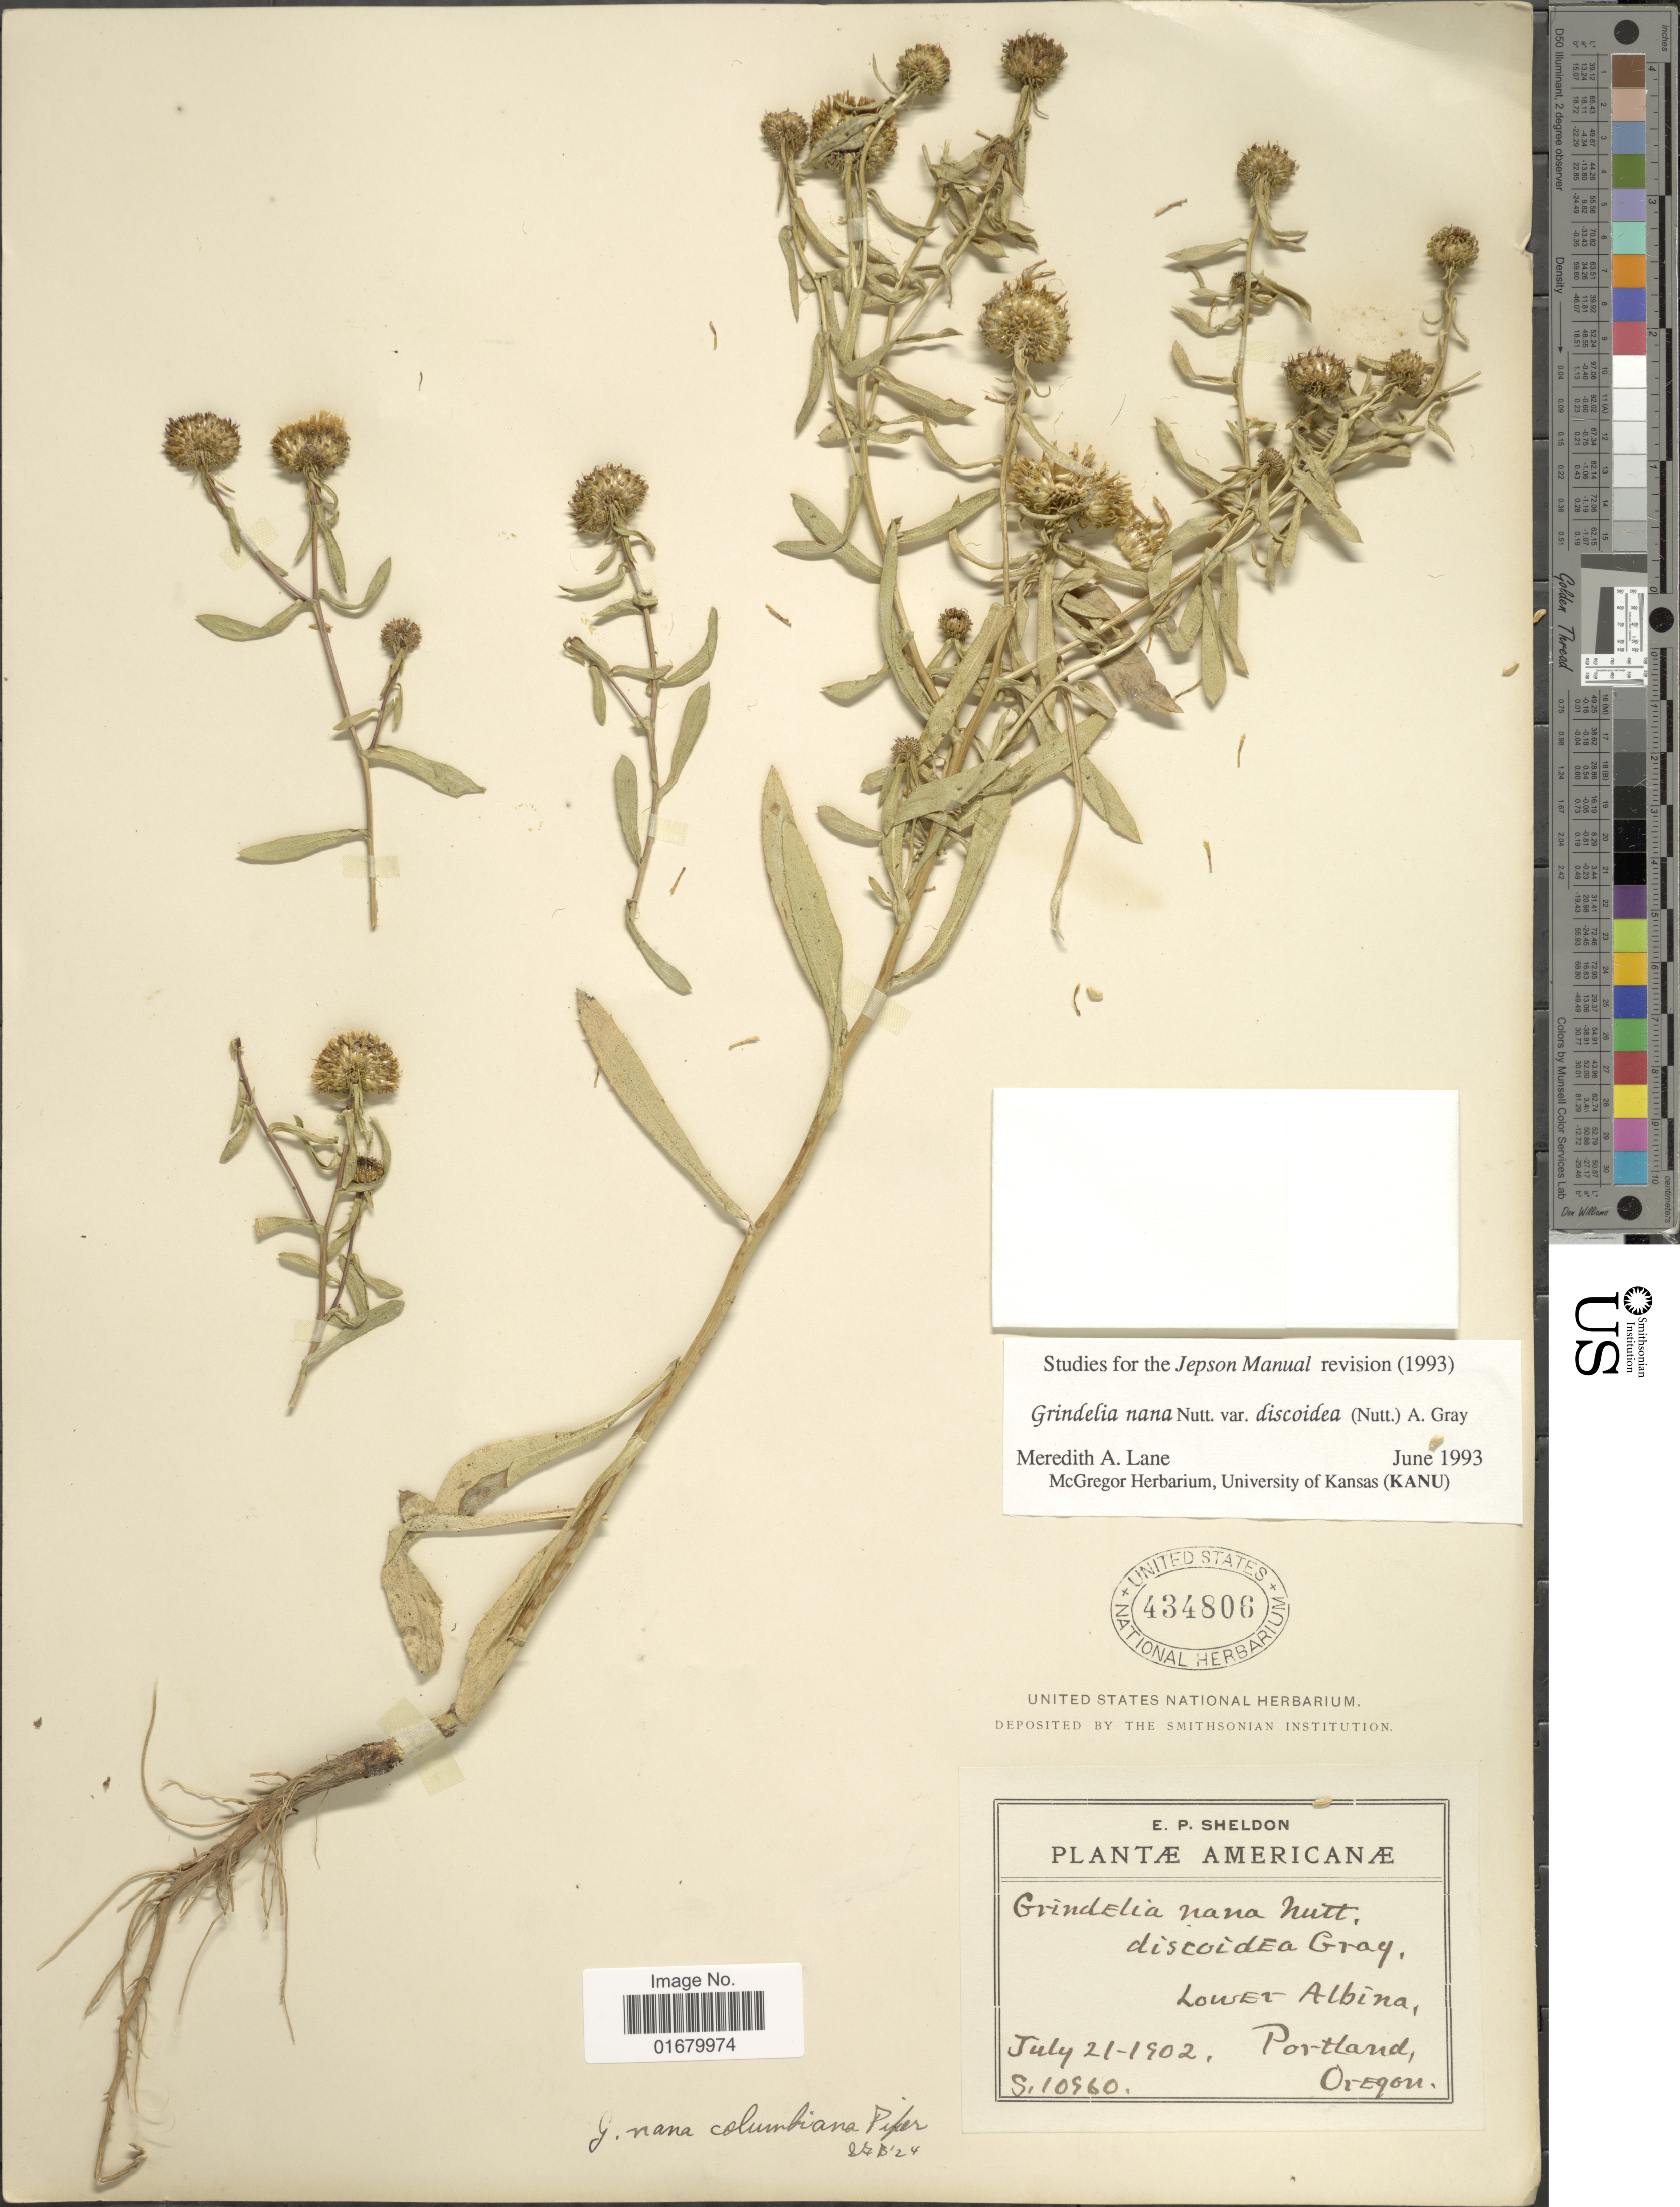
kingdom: Plantae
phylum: Tracheophyta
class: Magnoliopsida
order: Asterales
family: Asteraceae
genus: Grindelia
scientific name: Grindelia nana var. discoidea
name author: (Nutt.) A. Gray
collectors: E. P. Sheldon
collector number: S10960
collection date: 1902-07-21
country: United States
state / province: Oregon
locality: Lower Albina, Portland.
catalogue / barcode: US 434806